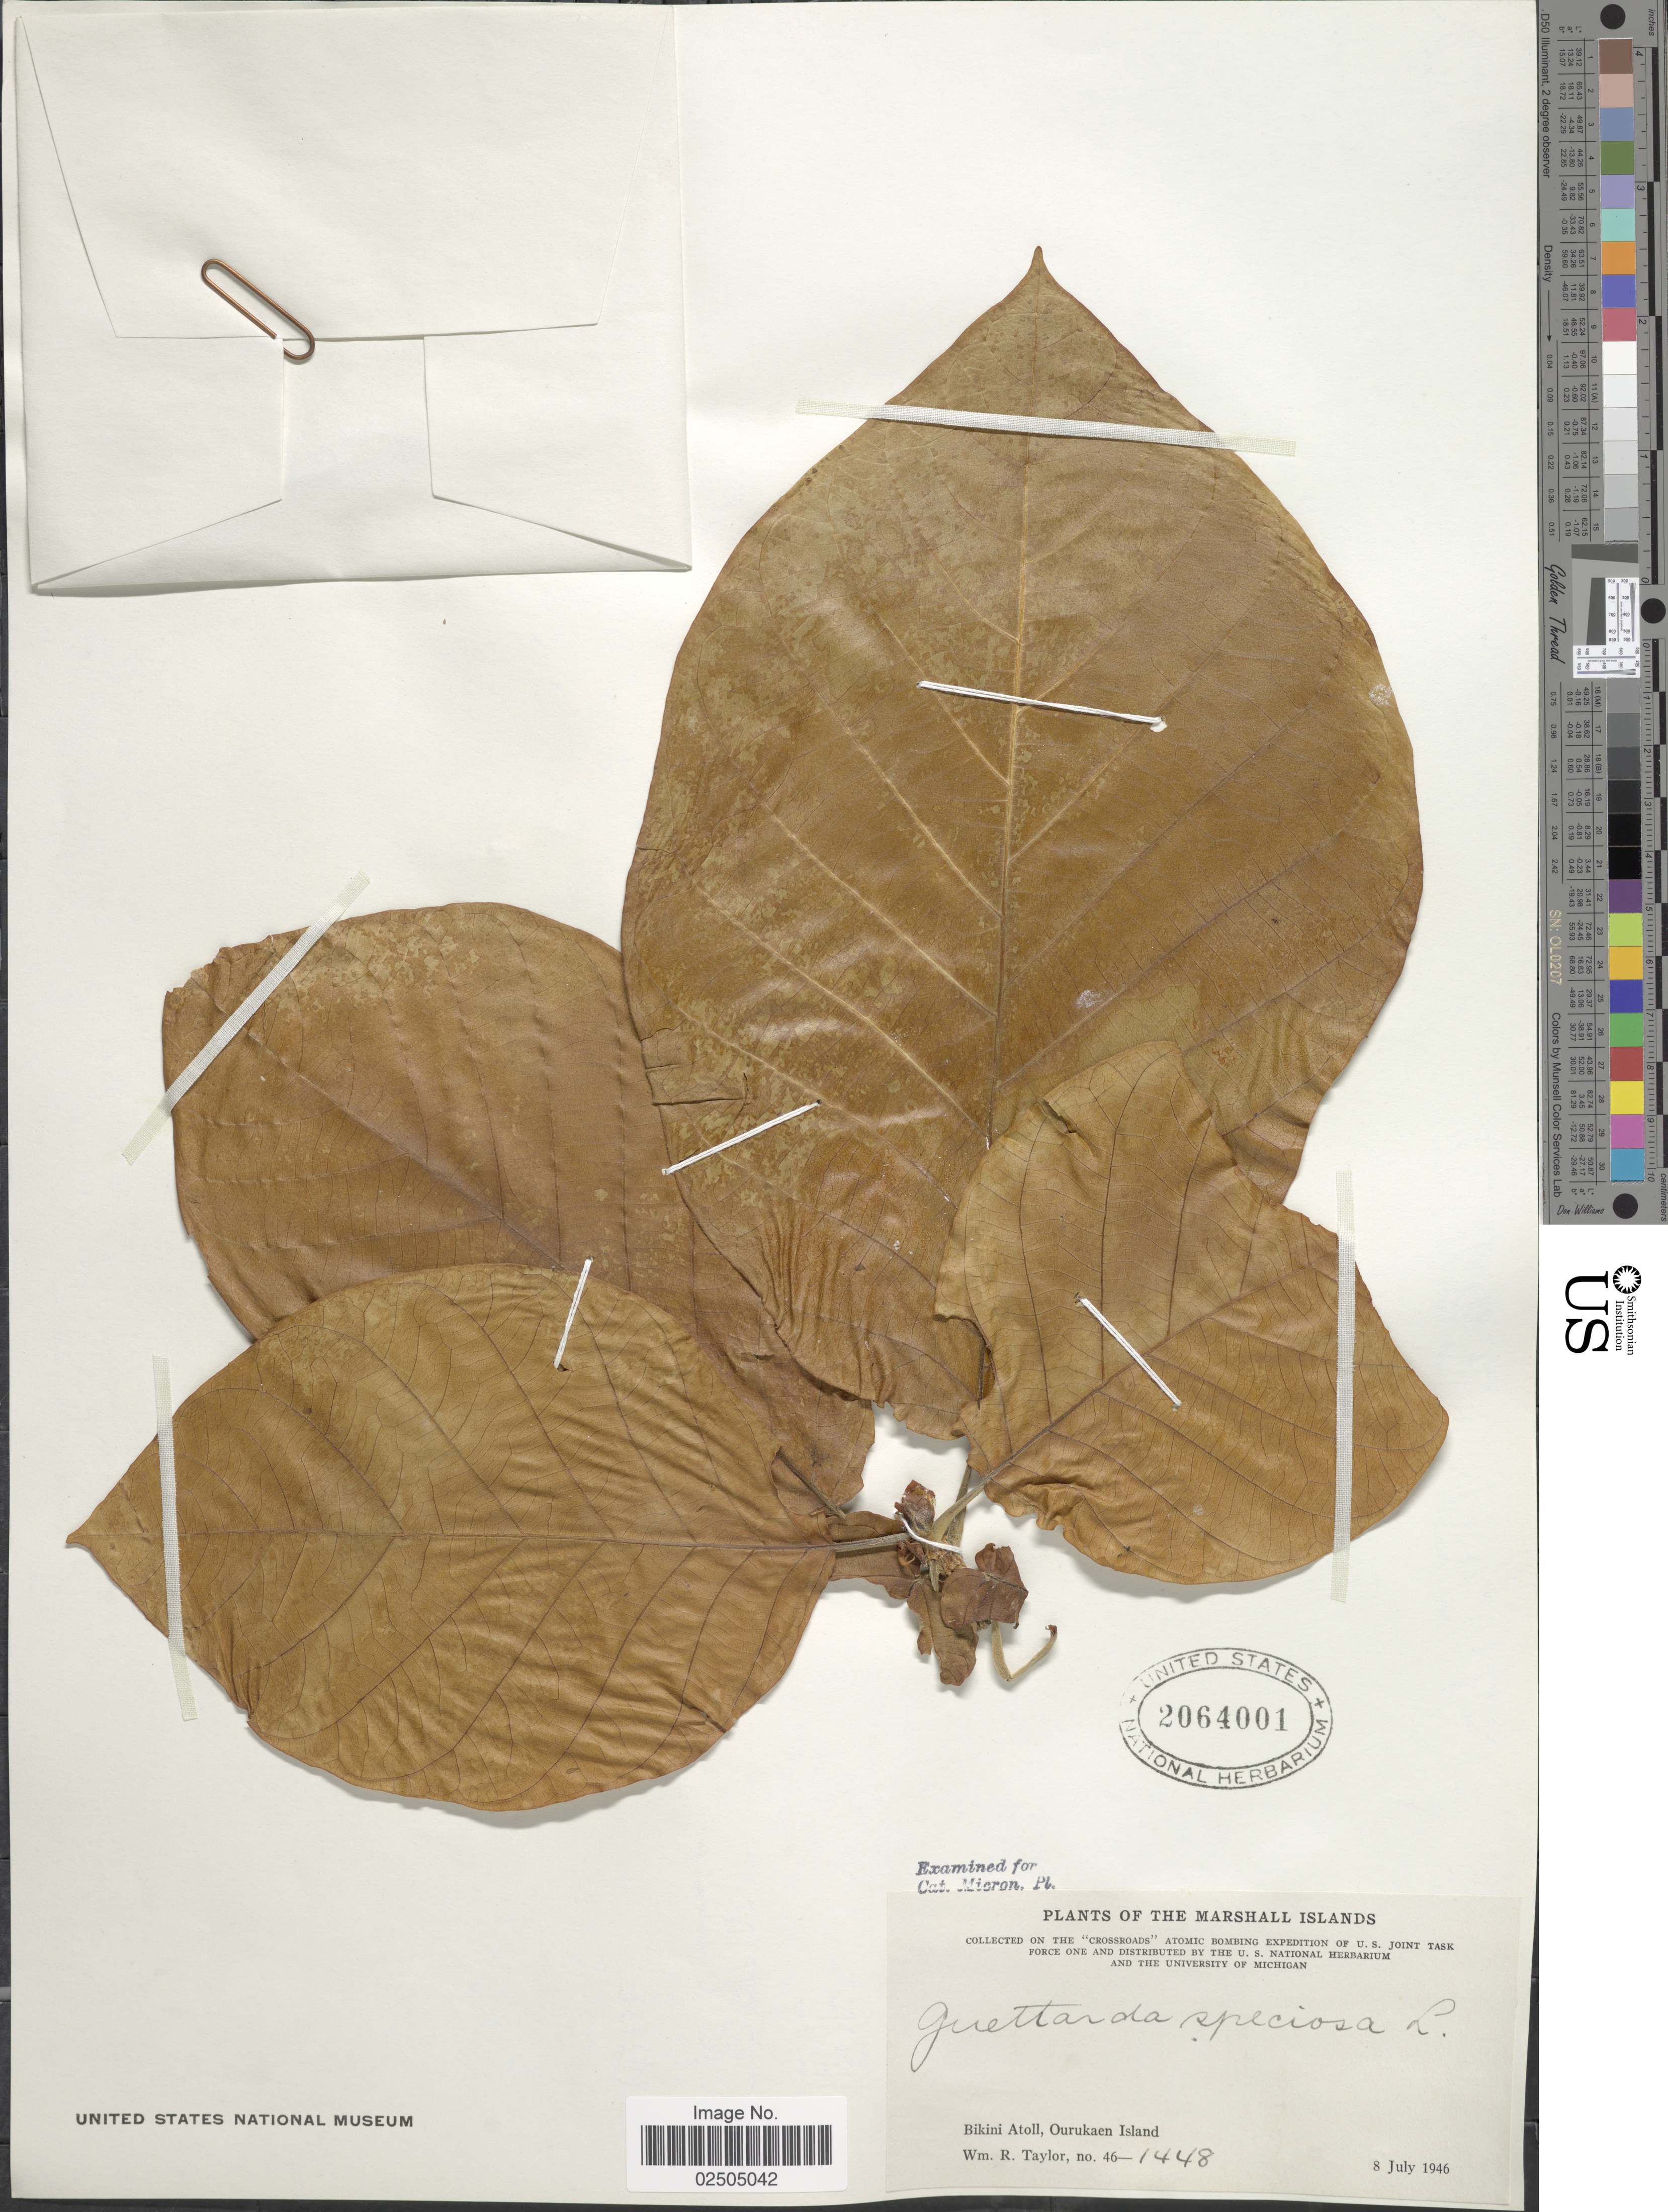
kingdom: Plantae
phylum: Tracheophyta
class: Magnoliopsida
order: Gentianales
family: Rubiaceae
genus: Guettarda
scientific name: Guettarda speciosa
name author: L.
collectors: W. R. Taylor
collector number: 46-1448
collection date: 1946-07-08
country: Marshall Islands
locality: Bikini Atoll, Ourukaen Island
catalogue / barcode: US 2064001